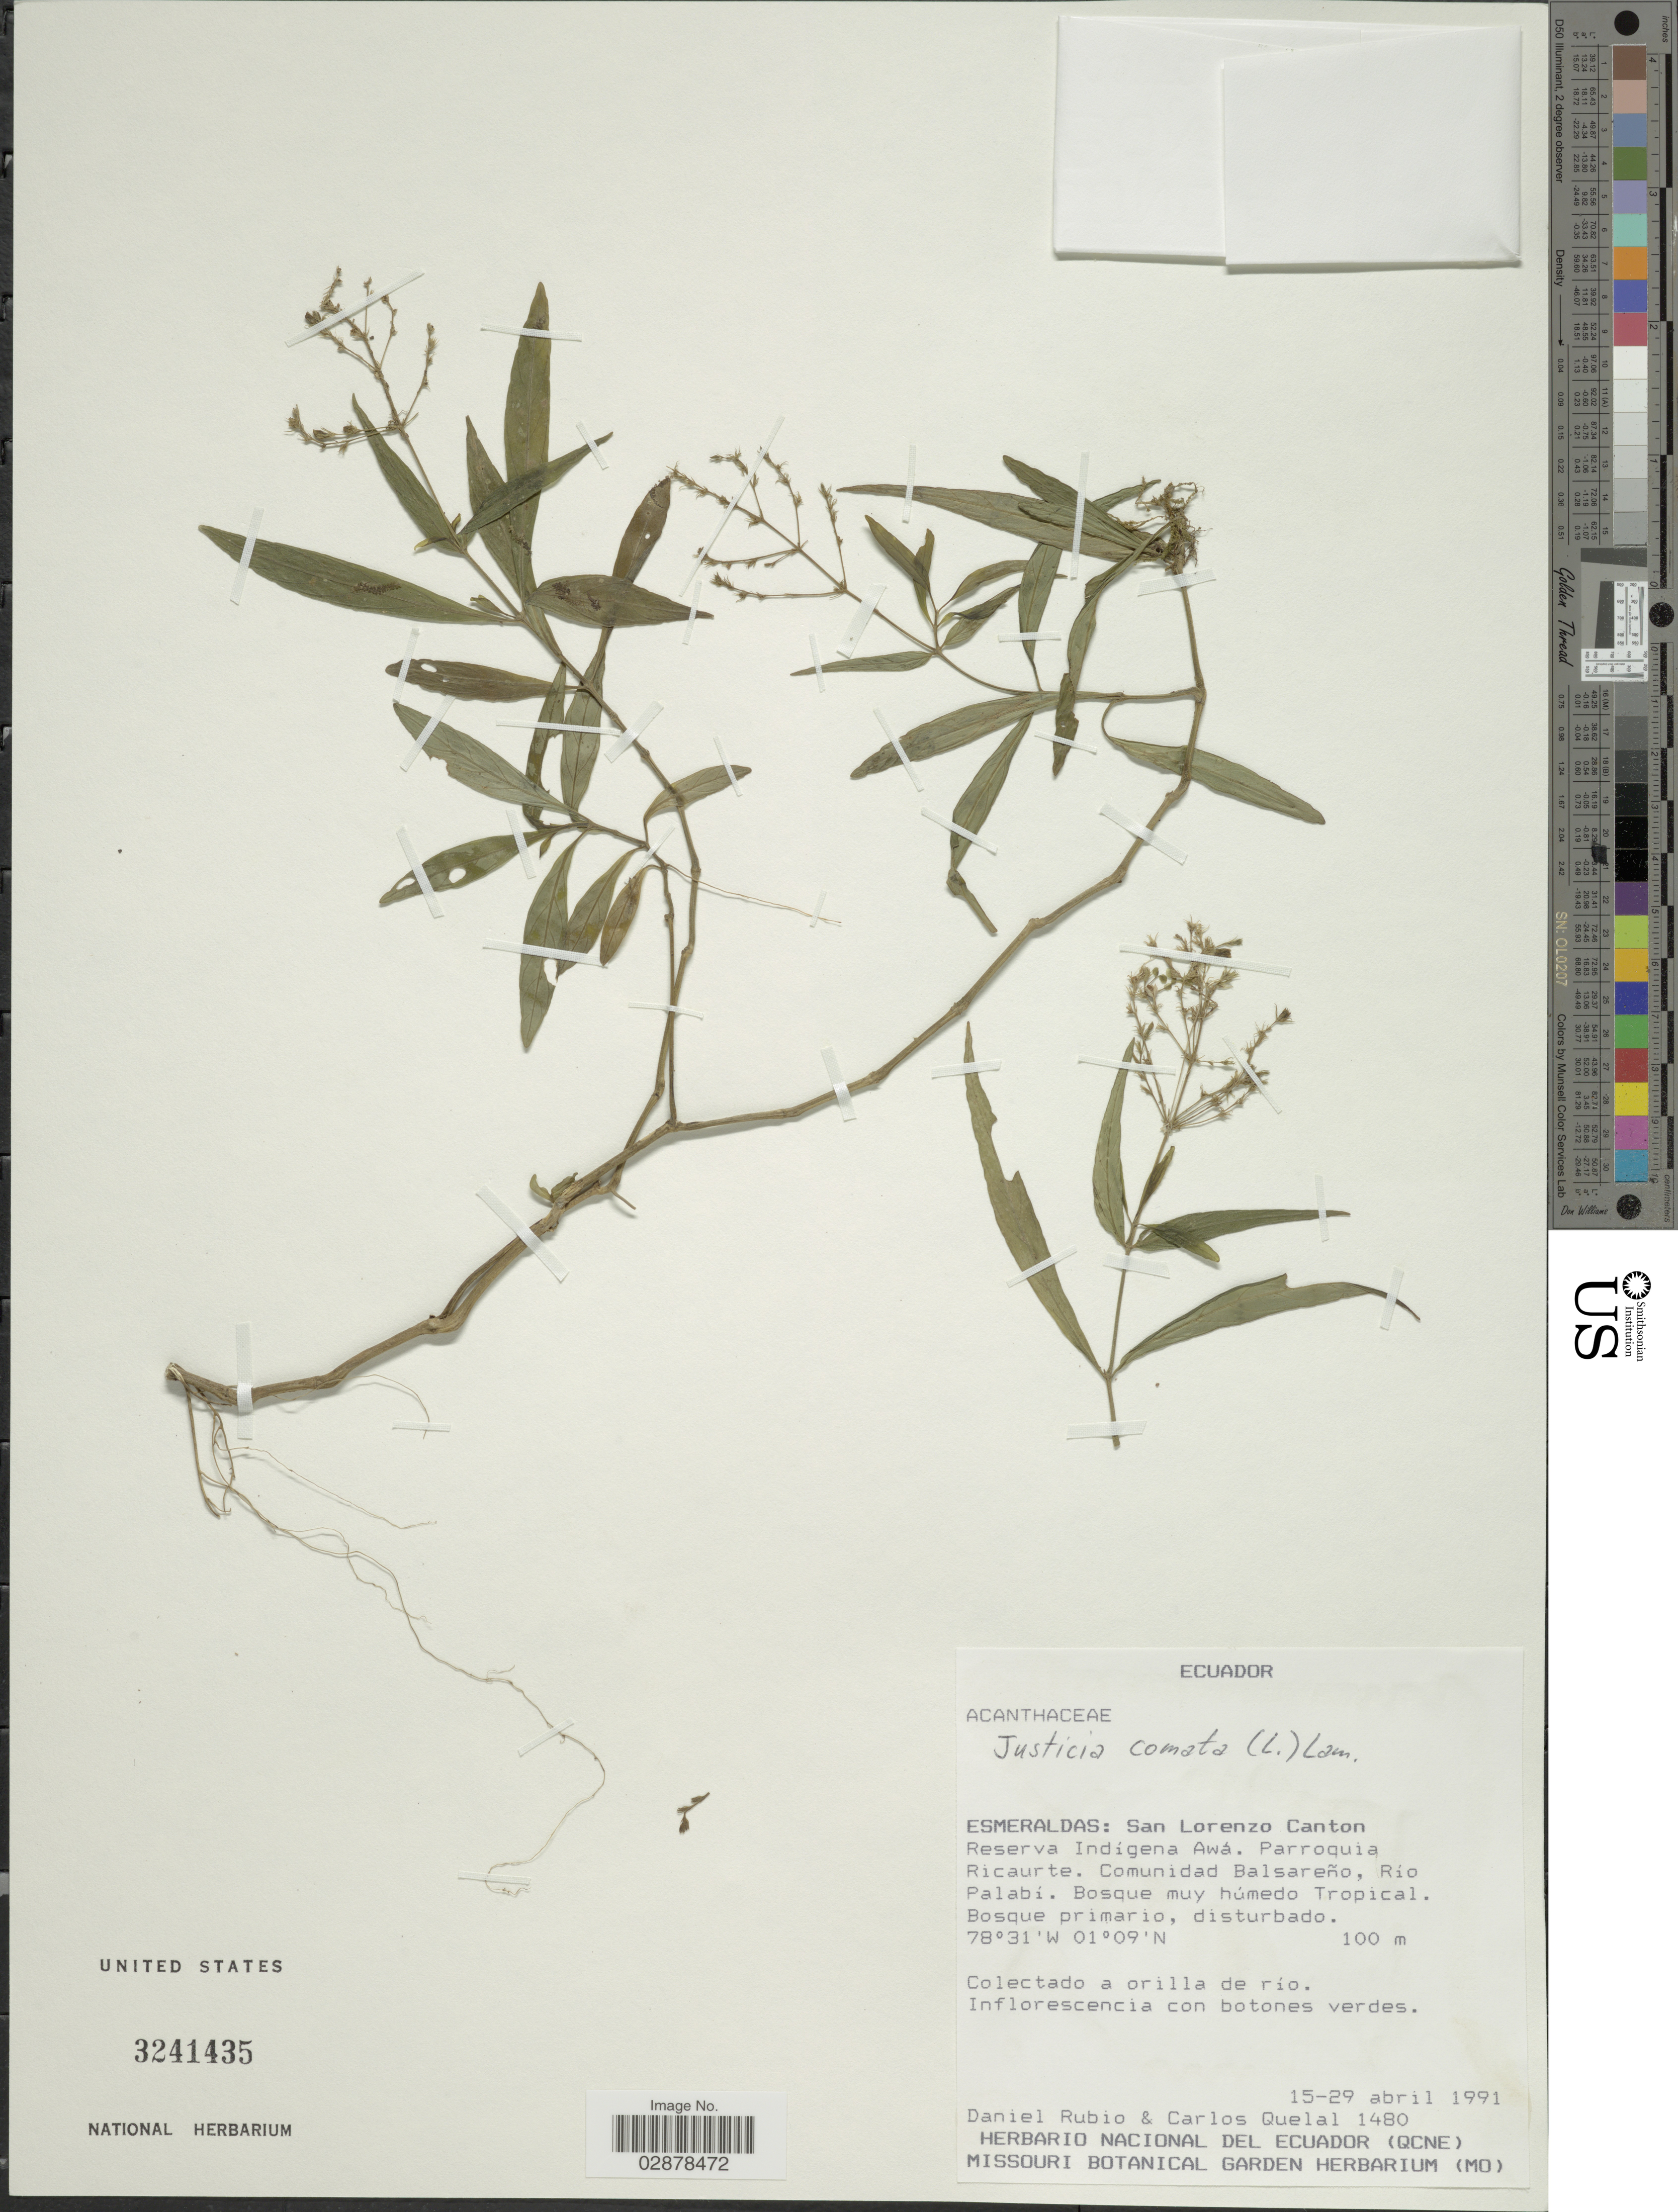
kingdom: Plantae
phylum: Tracheophyta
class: Magnoliopsida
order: Lamiales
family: Acanthaceae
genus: Justicia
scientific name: Justicia comata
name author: (L.) Lam.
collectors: D. Rubio & C. Quelal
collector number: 1480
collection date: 1991-04-15/1991-04-29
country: Ecuador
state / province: Esmeraldas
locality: San Lorenzo Canton. Reserva Indígena Awá. Parroquia Ricaurte. Comunidad Balsareño, Rio Palabi.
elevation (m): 100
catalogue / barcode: US 3241435